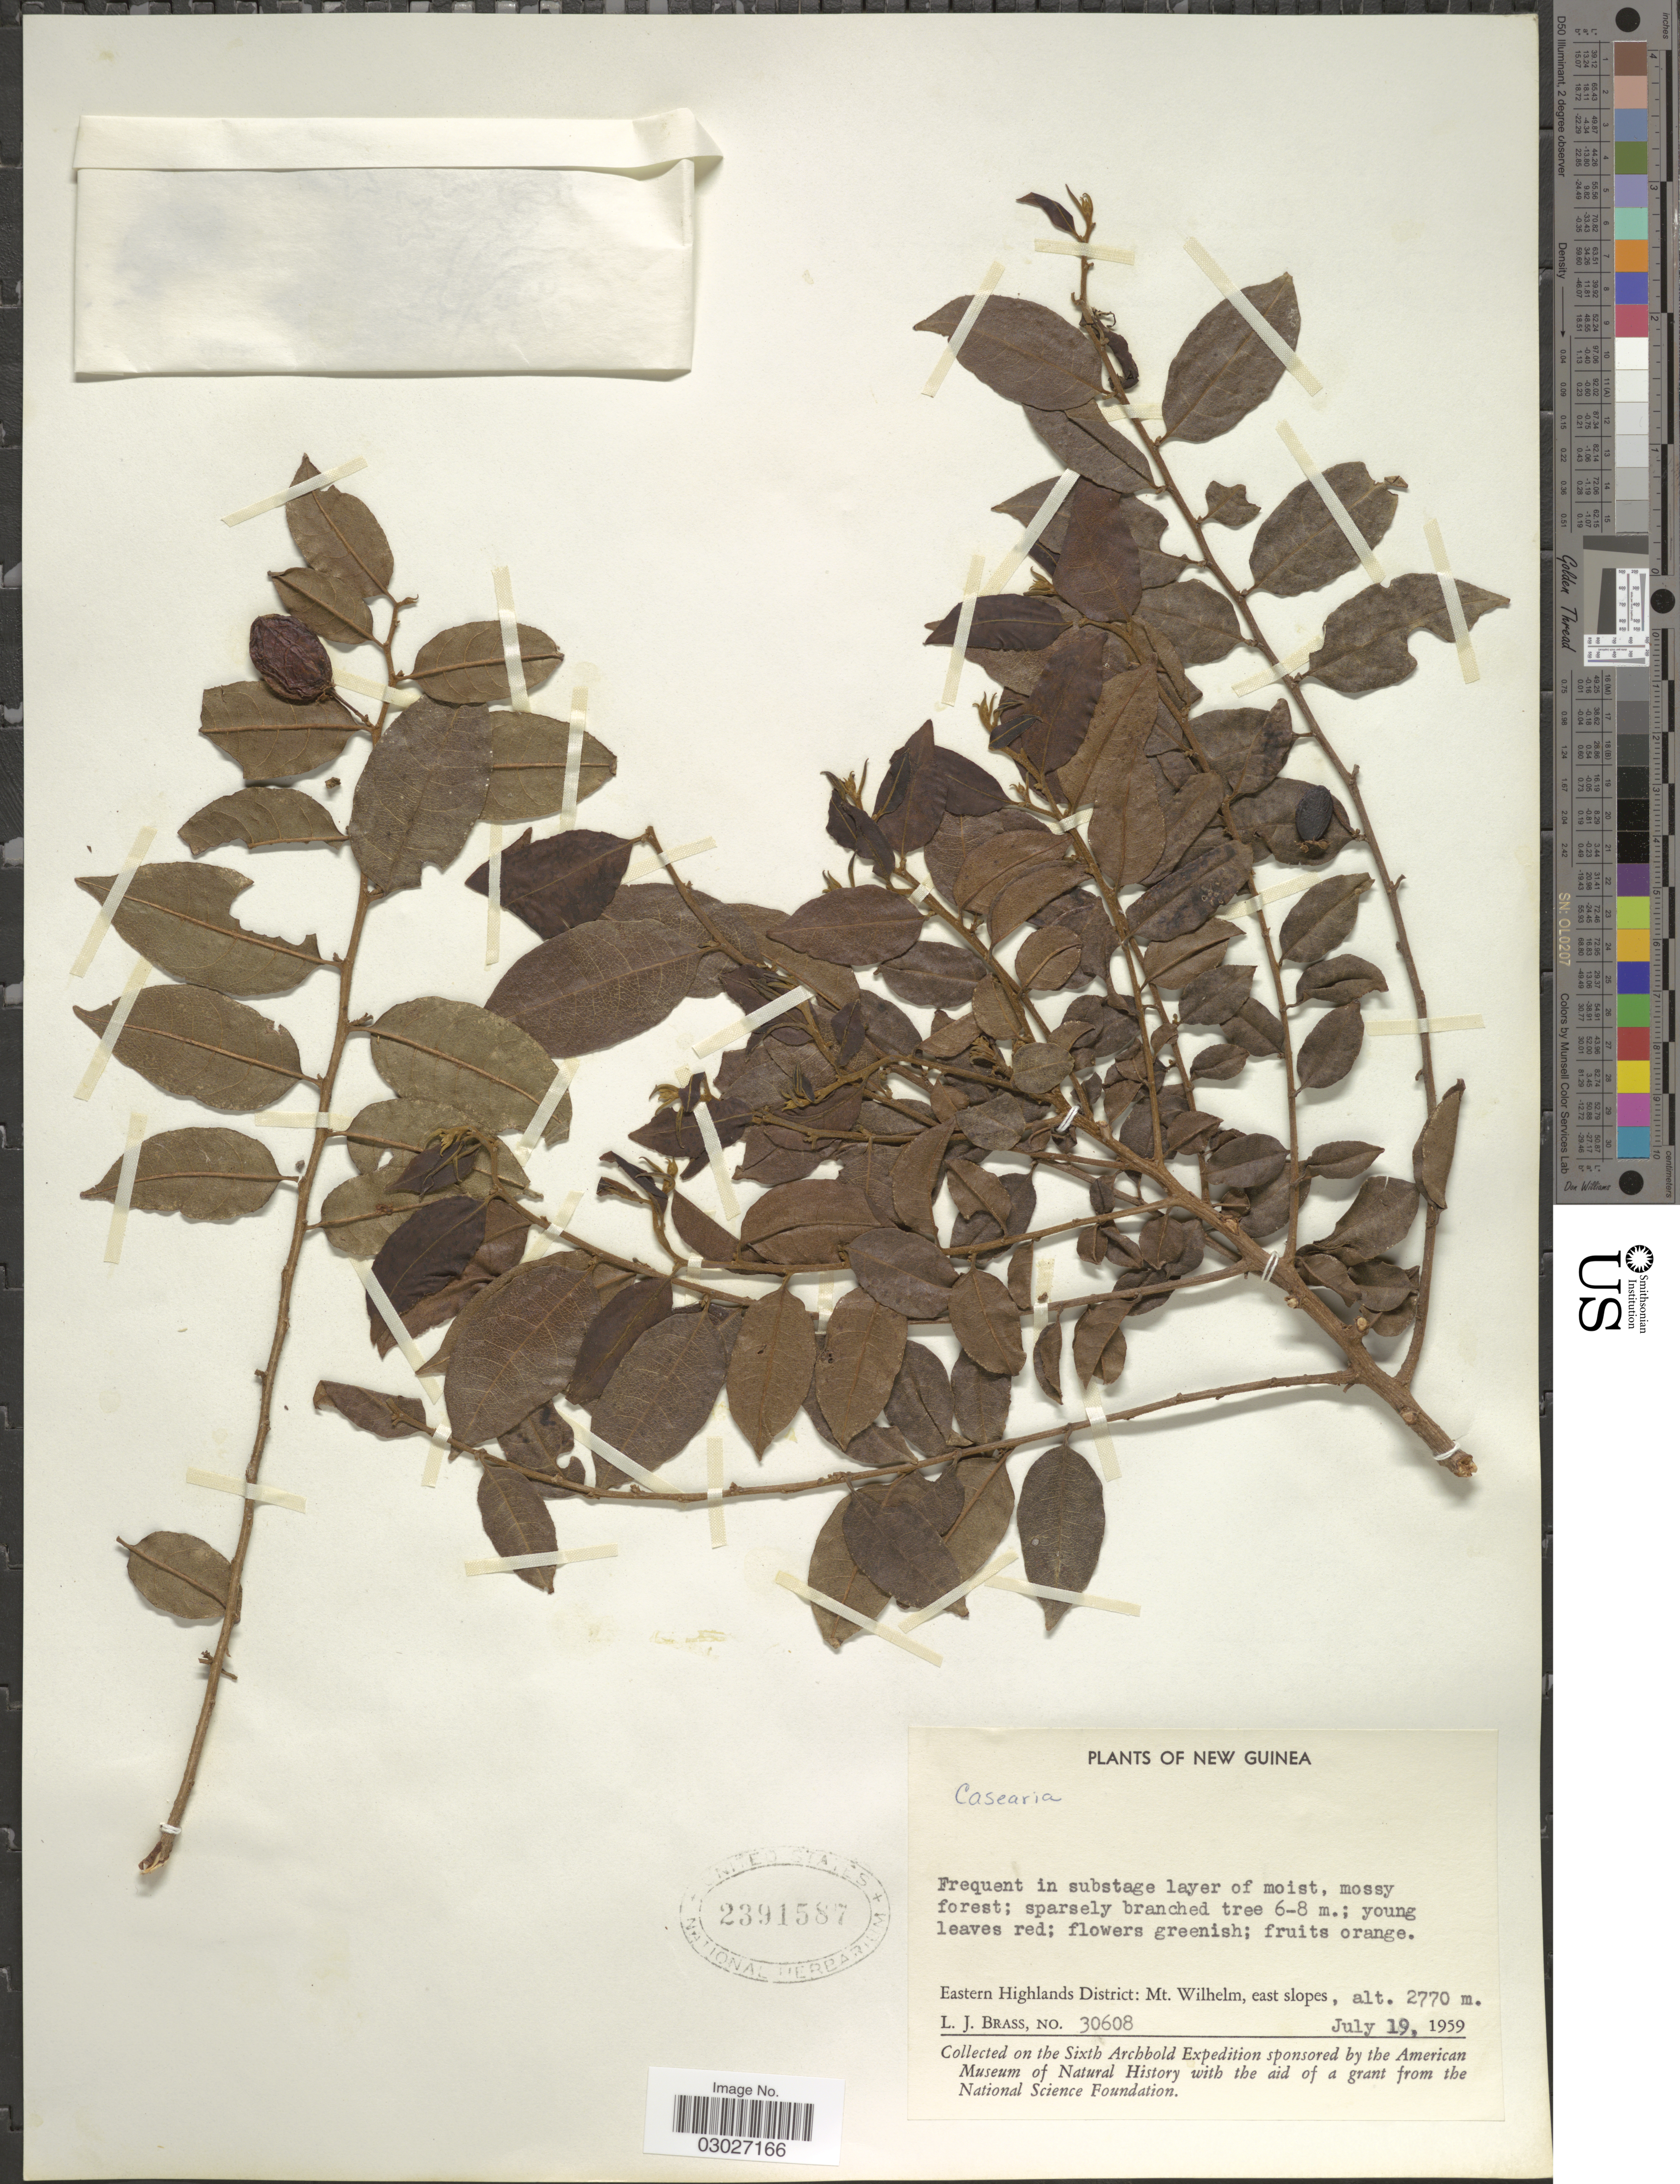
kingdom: Plantae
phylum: Tracheophyta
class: Magnoliopsida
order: Malpighiales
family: Salicaceae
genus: Casearia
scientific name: Casearia sp.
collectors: L. J. Brass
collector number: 30608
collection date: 1959-07-19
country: Papua New Guinea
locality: New Guinea, Eastern Highlands District: Mt. Wilhelm, east slopes.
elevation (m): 2770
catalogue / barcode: US 2391587